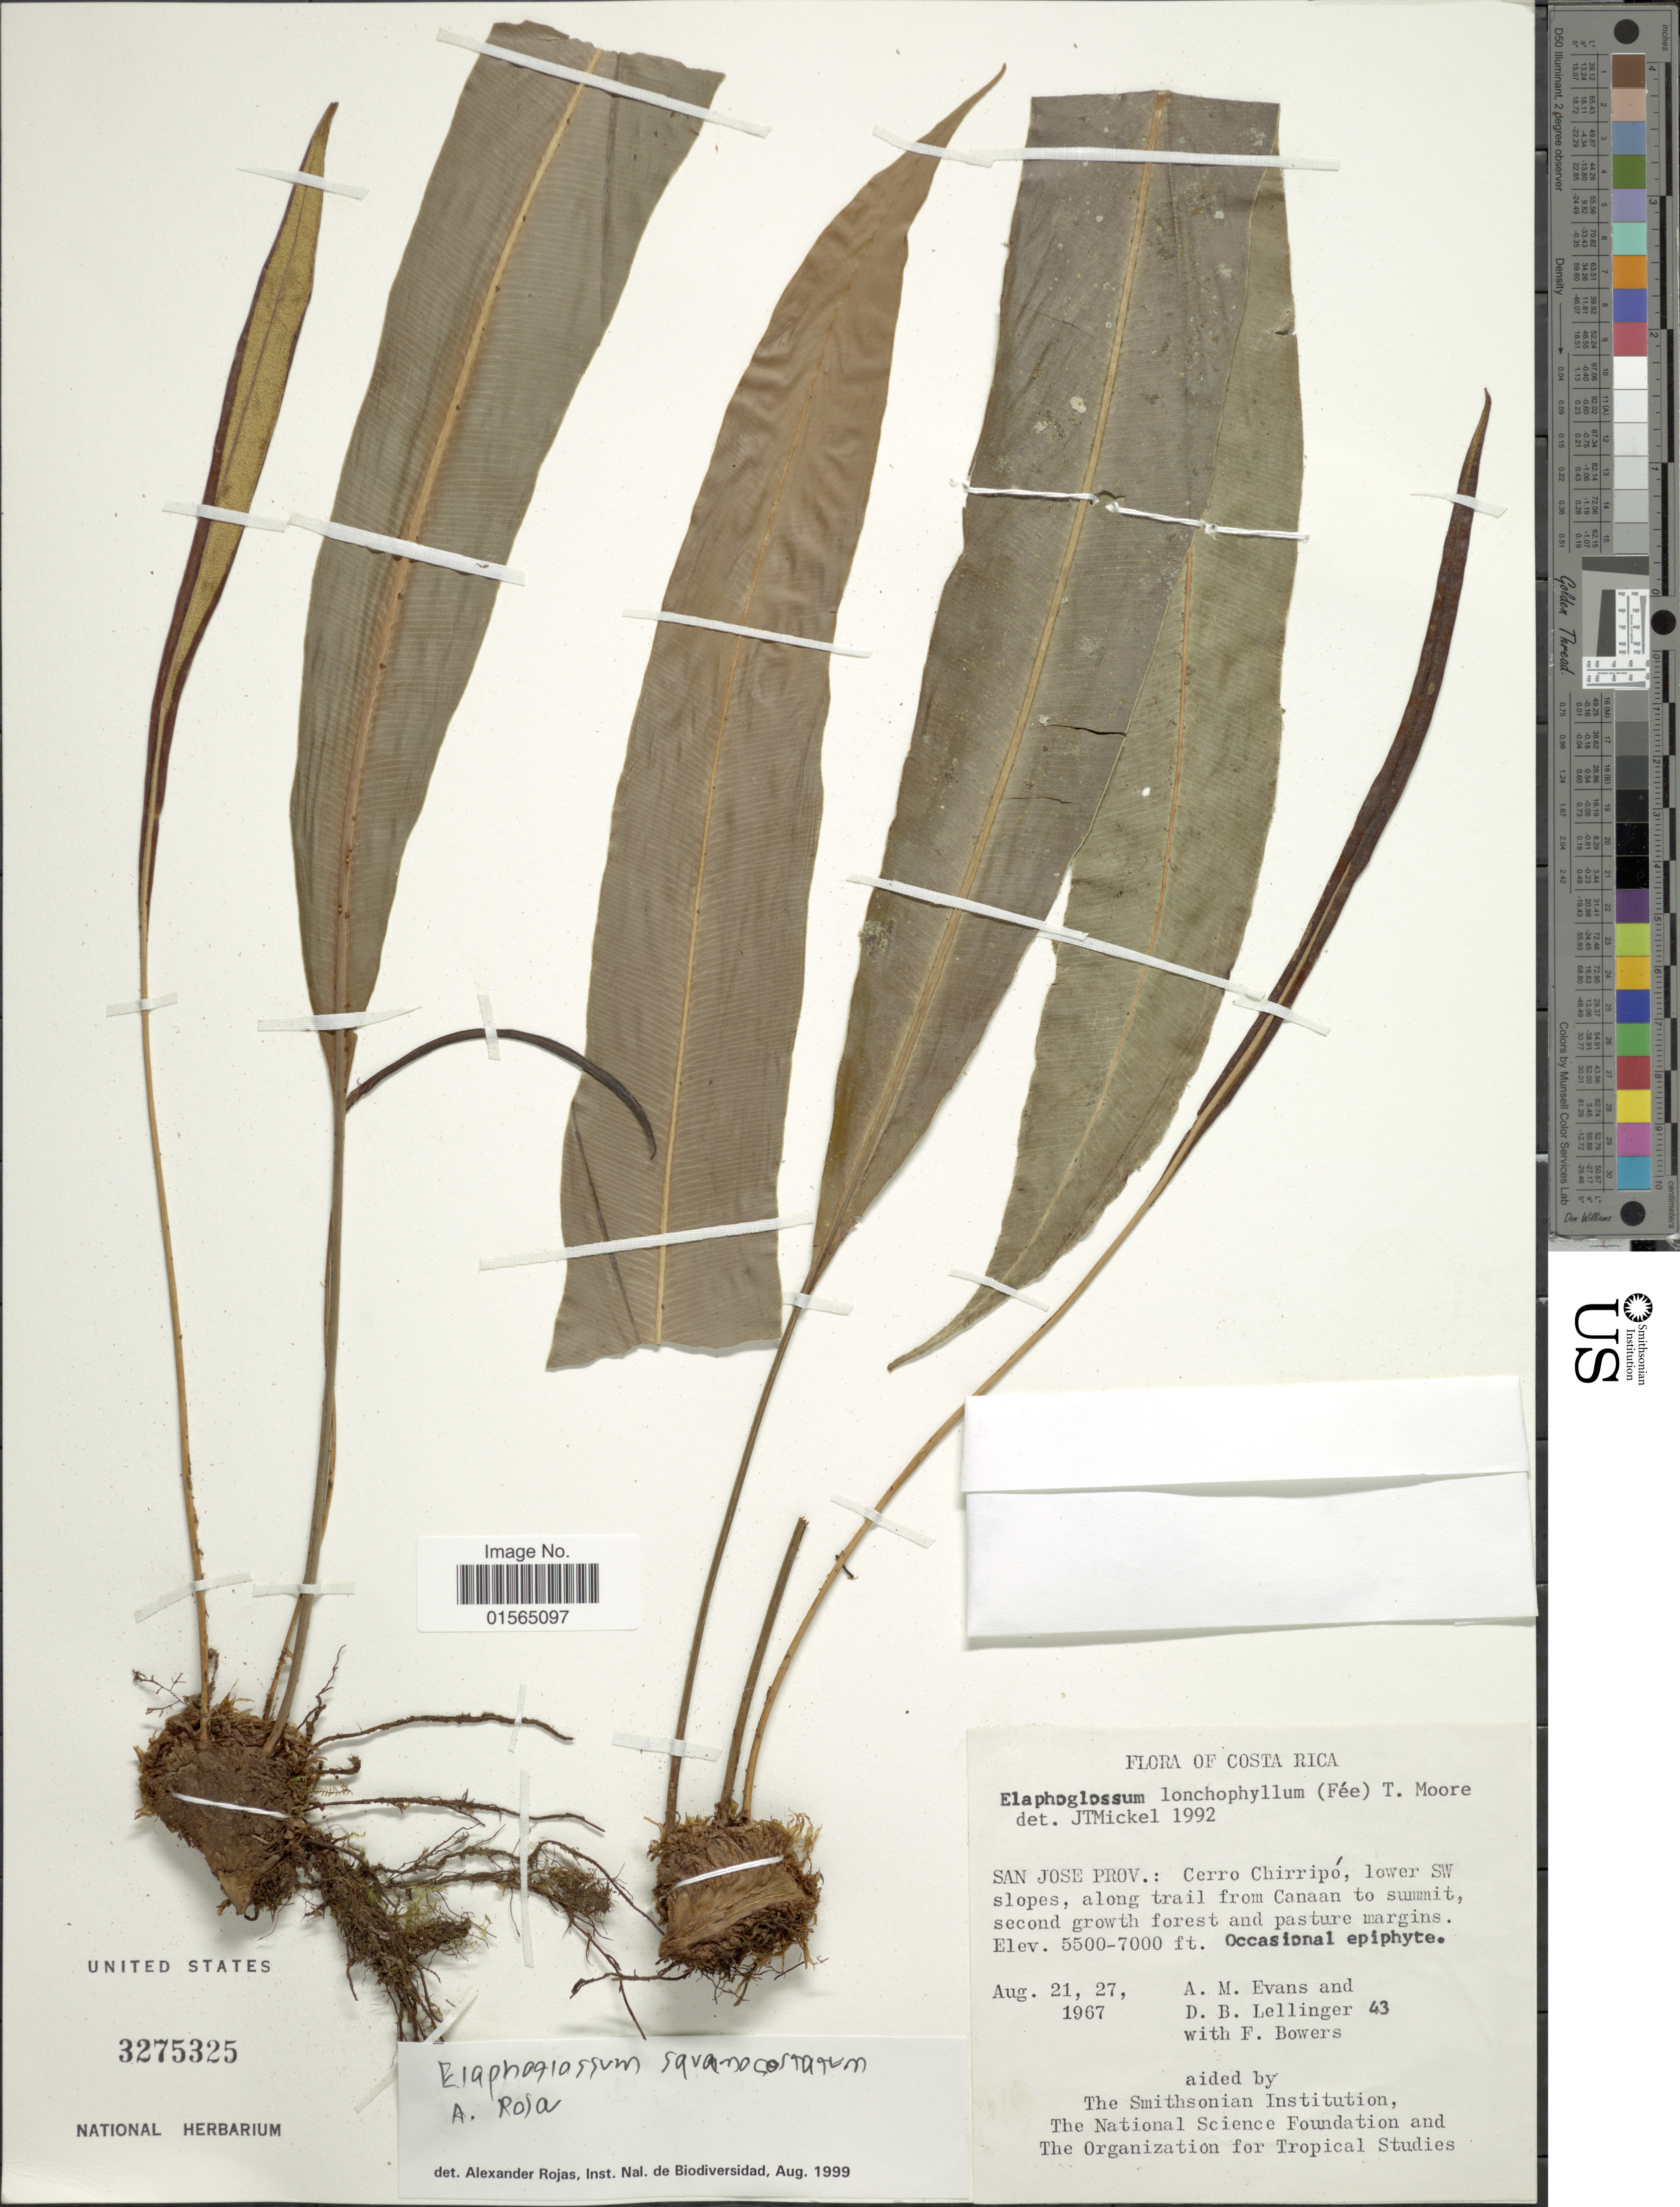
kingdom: Plantae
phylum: Tracheophyta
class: Polypodiopsida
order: Polypodiales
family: Dryopteridaceae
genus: Elaphoglossum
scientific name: Elaphoglossum squamatocostatum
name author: A. Rojas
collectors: A. M. Evans, D. B. Lellinger & F. Bowers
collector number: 43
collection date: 1967-08-21/1967-08-27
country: Costa Rica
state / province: San José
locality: Cerro Chirripo, lowrer SW slopes, along trail from Canaan to summit second growth forest and pasture margins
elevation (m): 1676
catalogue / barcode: US 3275325